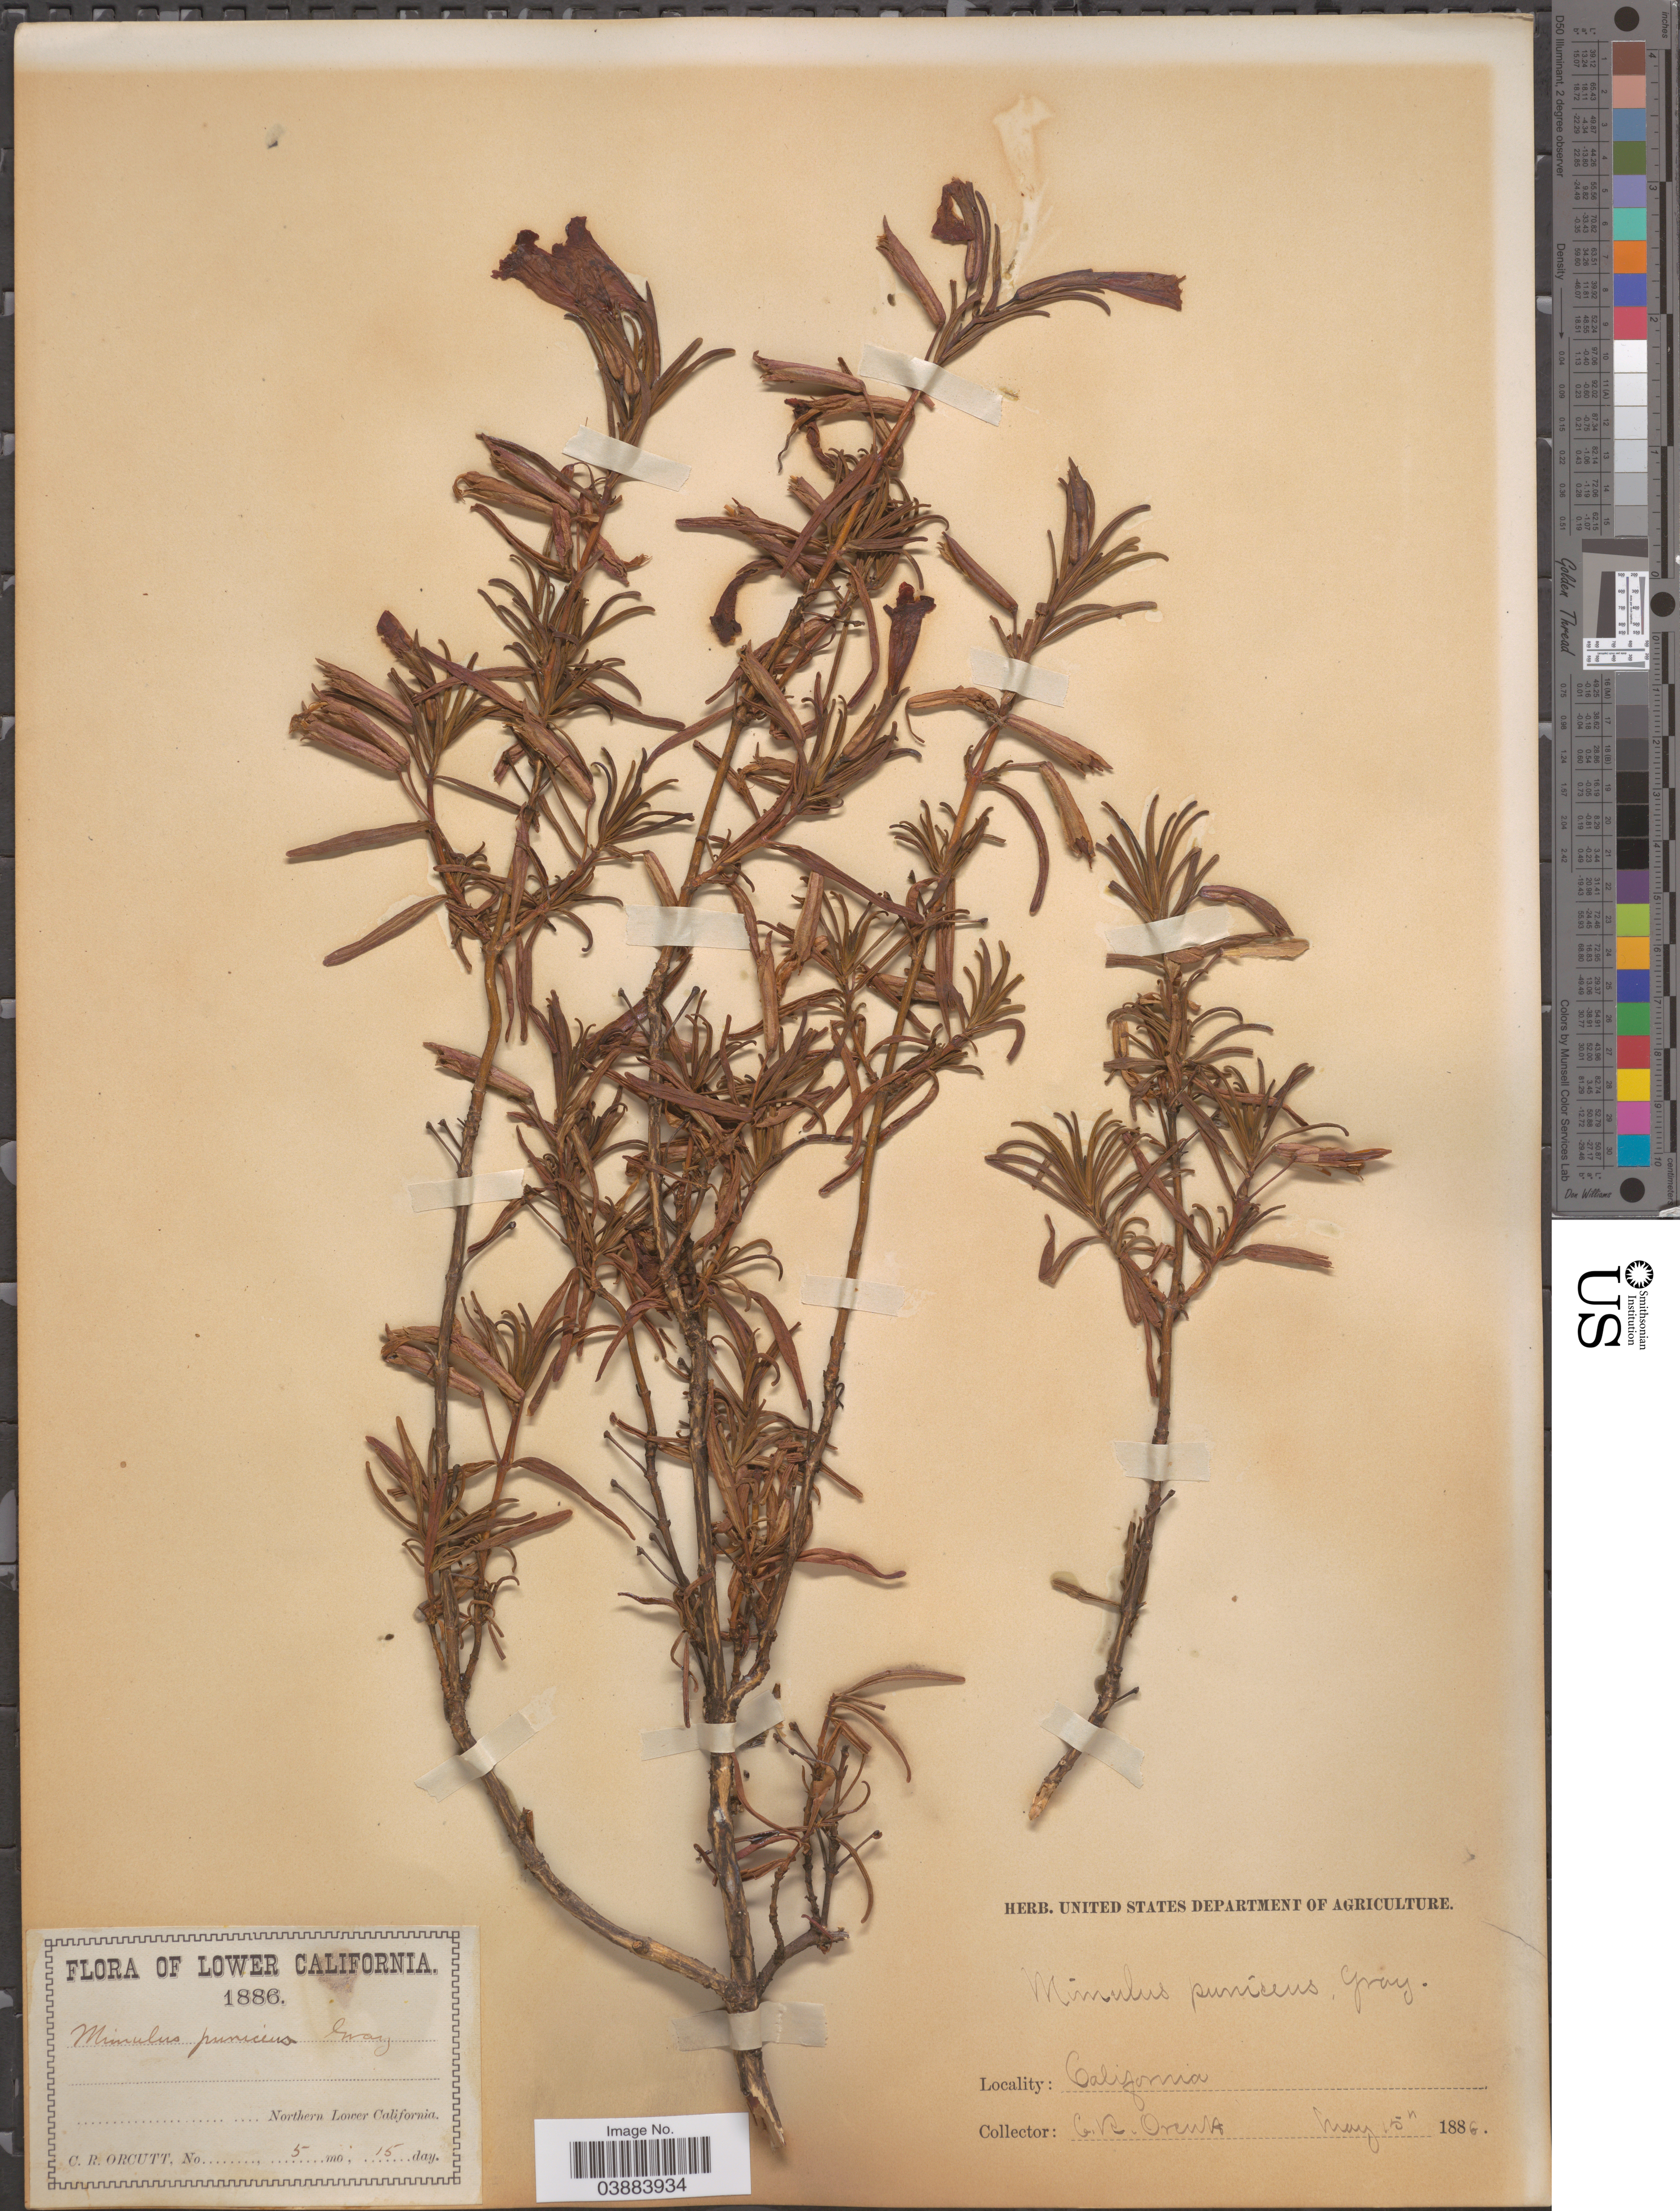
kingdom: Plantae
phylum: Tracheophyta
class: Magnoliopsida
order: Lamiales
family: Phrymaceae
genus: Diplacus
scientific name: Diplacus puniceus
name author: Nutt.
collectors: C. R. Orcutt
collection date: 1886-05-15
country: Mexico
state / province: Baja California Norte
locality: Lower California. Northern Lower California.